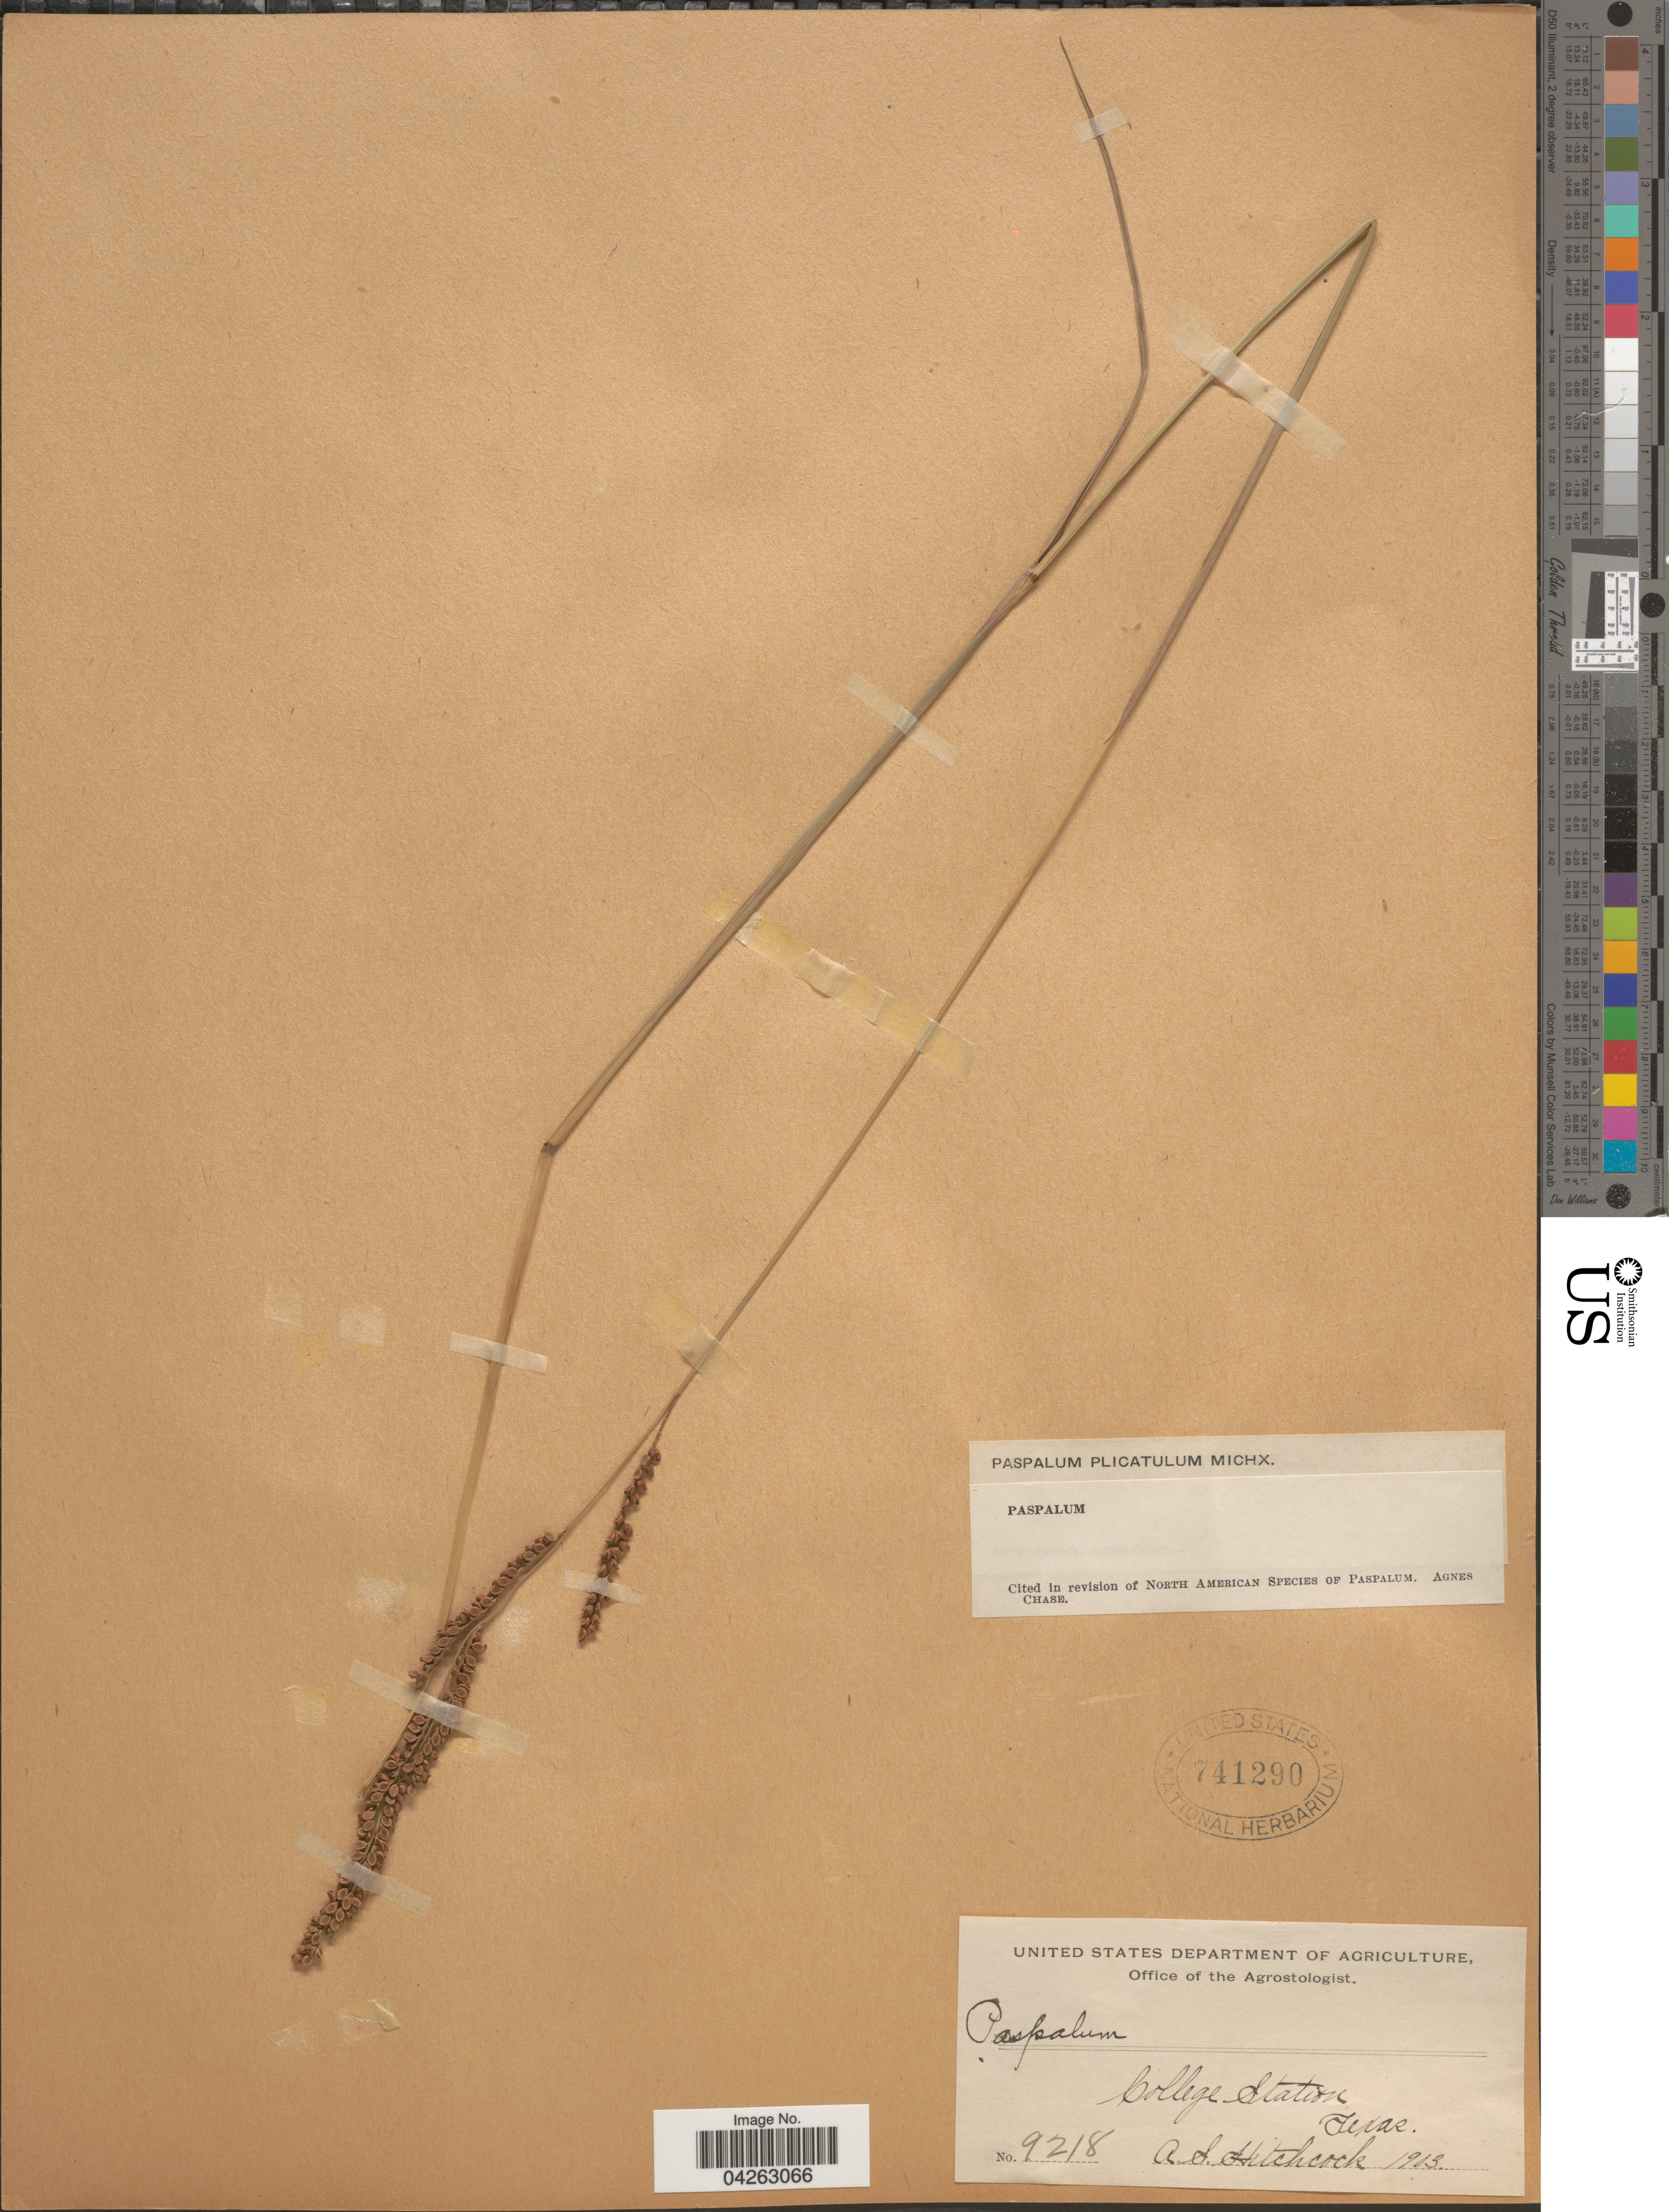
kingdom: Plantae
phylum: Tracheophyta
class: Liliopsida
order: Poales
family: Poaceae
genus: Paspalum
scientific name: Paspalum plicatulum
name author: Michx.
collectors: A. S. Hitchcock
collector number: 9218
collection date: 1903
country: United States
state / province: Texas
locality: College Station.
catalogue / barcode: US 741290